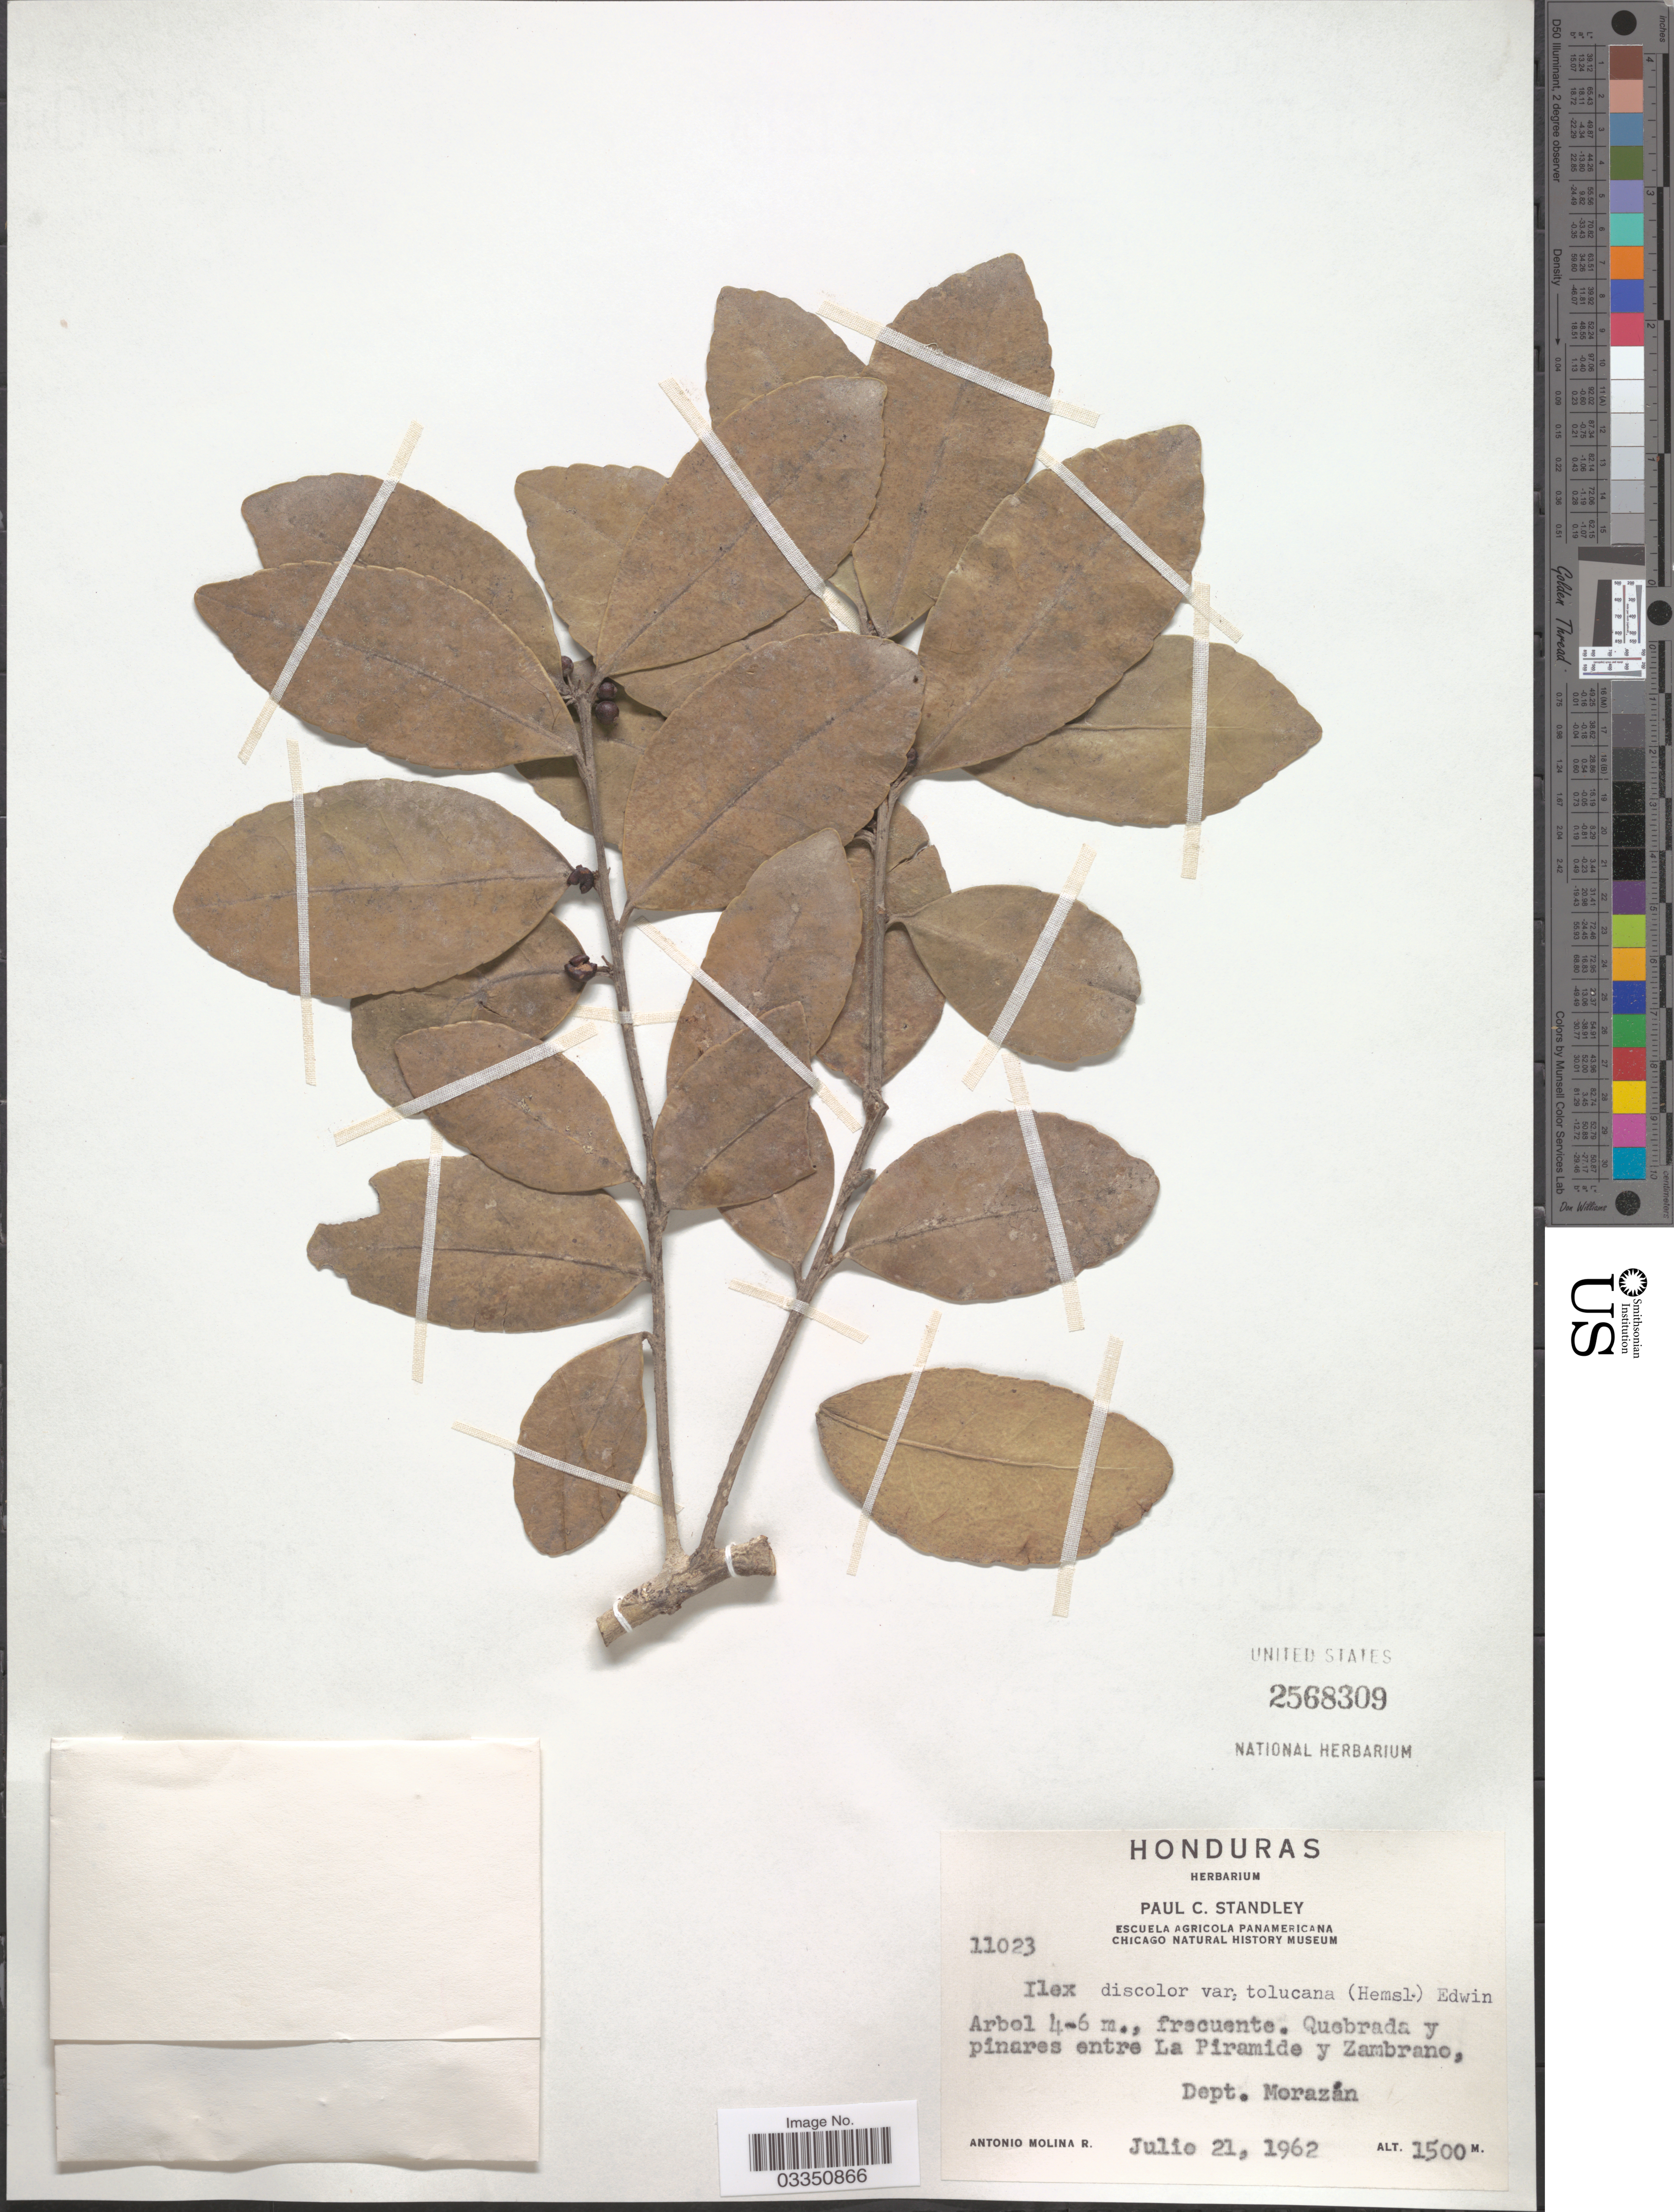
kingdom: Plantae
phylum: Tracheophyta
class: Magnoliopsida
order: Aquifoliales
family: Aquifoliaceae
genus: Ilex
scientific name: Ilex discolor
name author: Hemsl.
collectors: A. Molina R.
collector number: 11023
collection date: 1962-07-21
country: Honduras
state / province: Fco. Morazán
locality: Quebrada y pinares entre La Piramide y Zambrano, Dept. Morazán.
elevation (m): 1500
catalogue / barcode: US 2568309